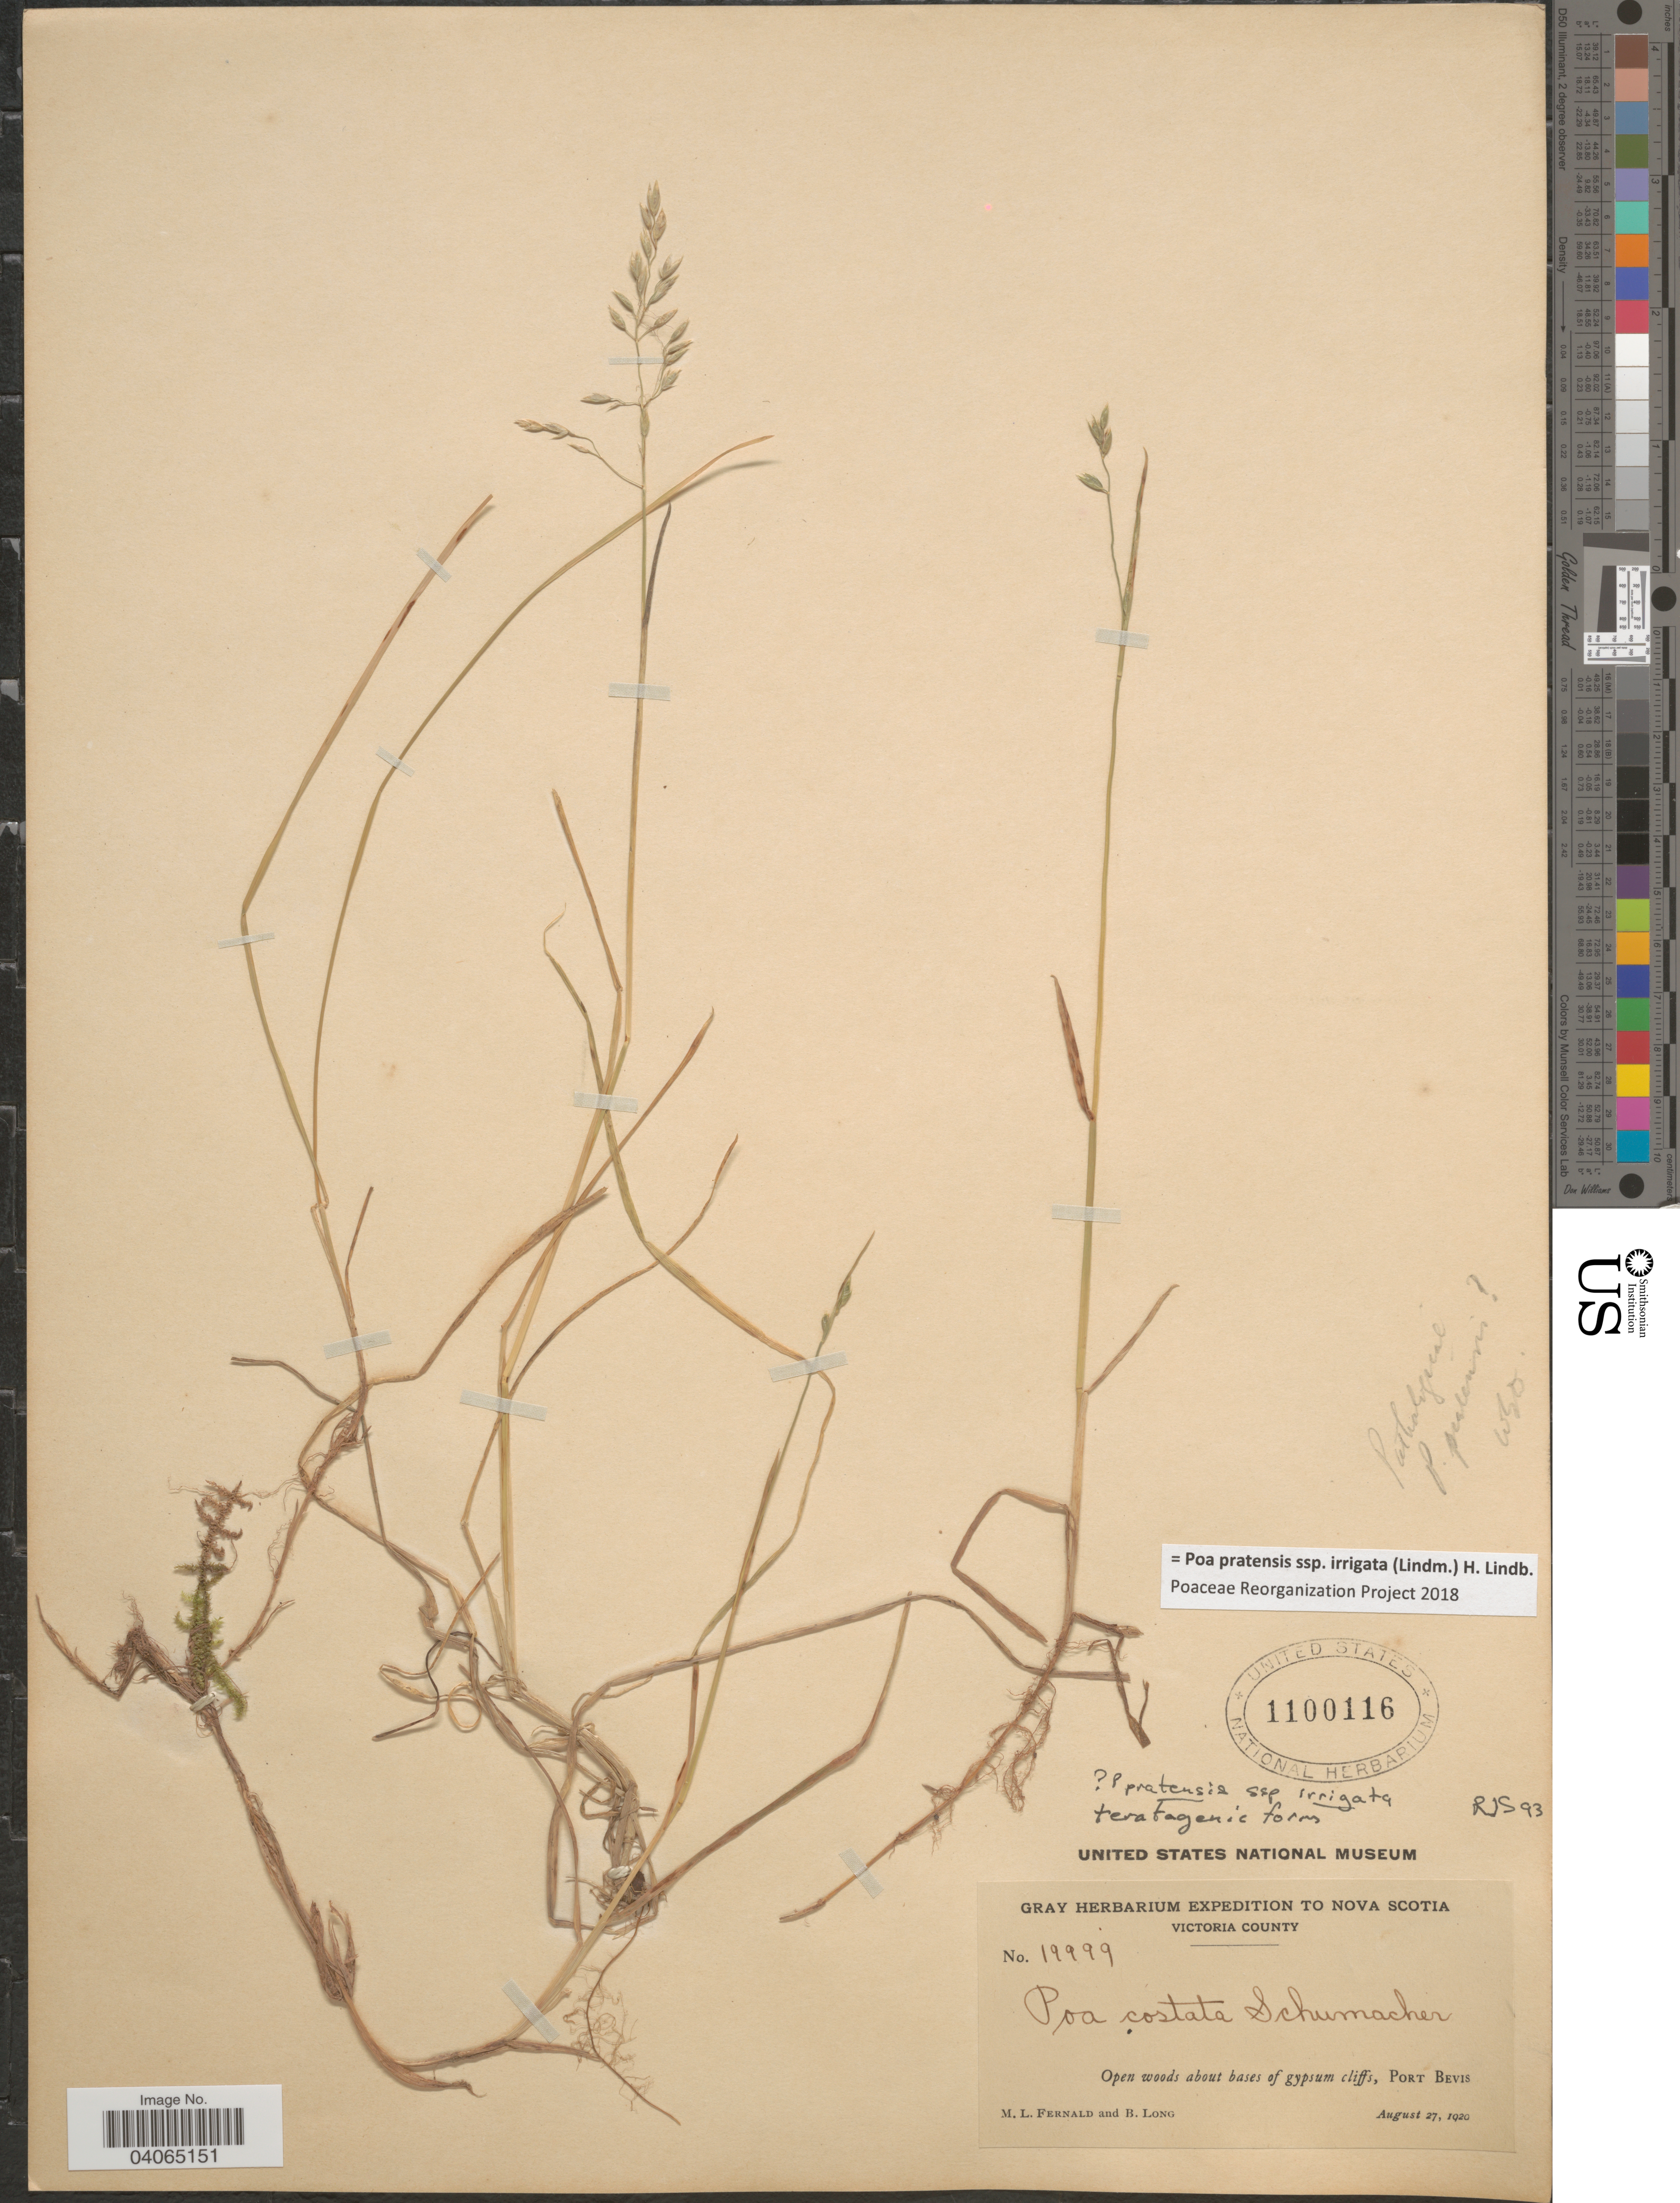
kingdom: Plantae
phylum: Tracheophyta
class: Liliopsida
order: Poales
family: Poaceae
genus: Poa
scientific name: Poa pratensis subsp. irrigata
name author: (Lindm.) H. Lindb.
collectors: M. L. Fernald & B. Long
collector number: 19999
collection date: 1920-08-27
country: Canada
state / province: Nova Scotia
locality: Gray Herbarium Expedition to Nova Scotia. Victoria County. Open woods about bases of gypsum cliffs, Port Bevis.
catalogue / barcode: US 1100116